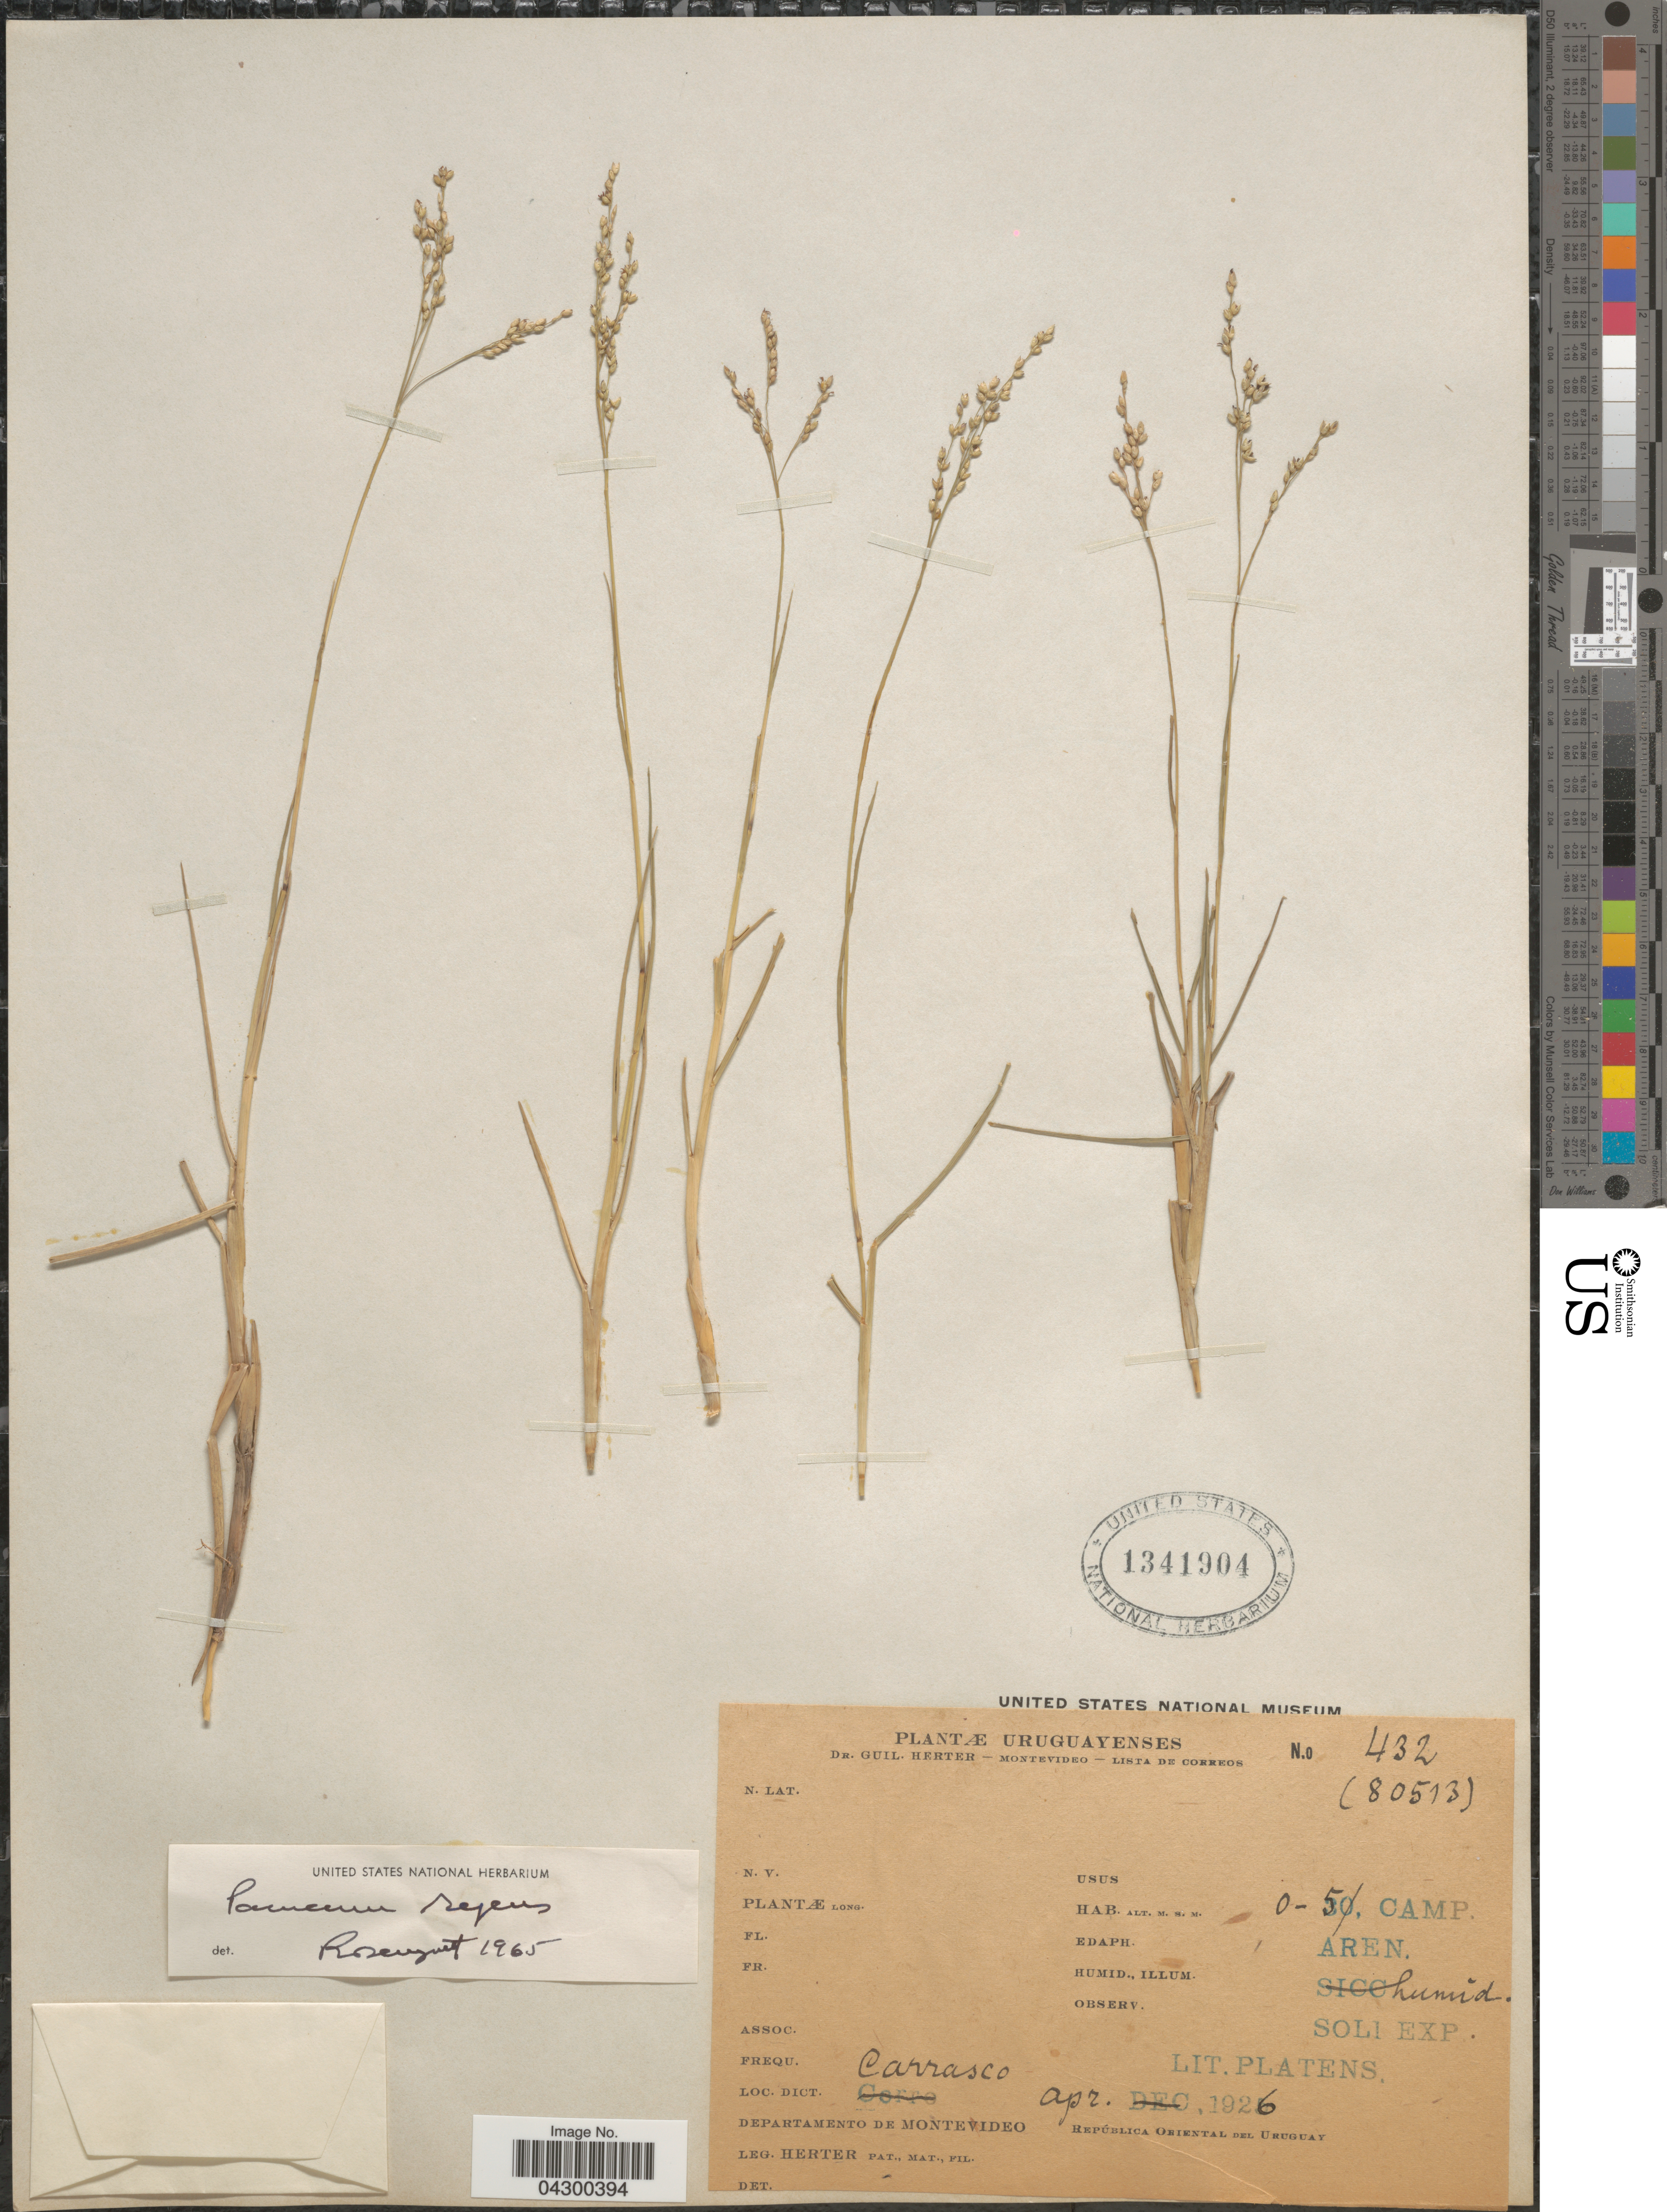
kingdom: Plantae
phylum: Tracheophyta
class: Liliopsida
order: Poales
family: Poaceae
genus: Panicum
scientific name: Panicum repens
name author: L.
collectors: G. Herter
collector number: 423 (80513)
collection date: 1926-04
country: Uruguay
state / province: Montevideo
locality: Loc. Dict. Carrasco. Departamento de Montevideo. República Oriental del Uruguay.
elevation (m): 0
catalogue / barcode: US 1341904